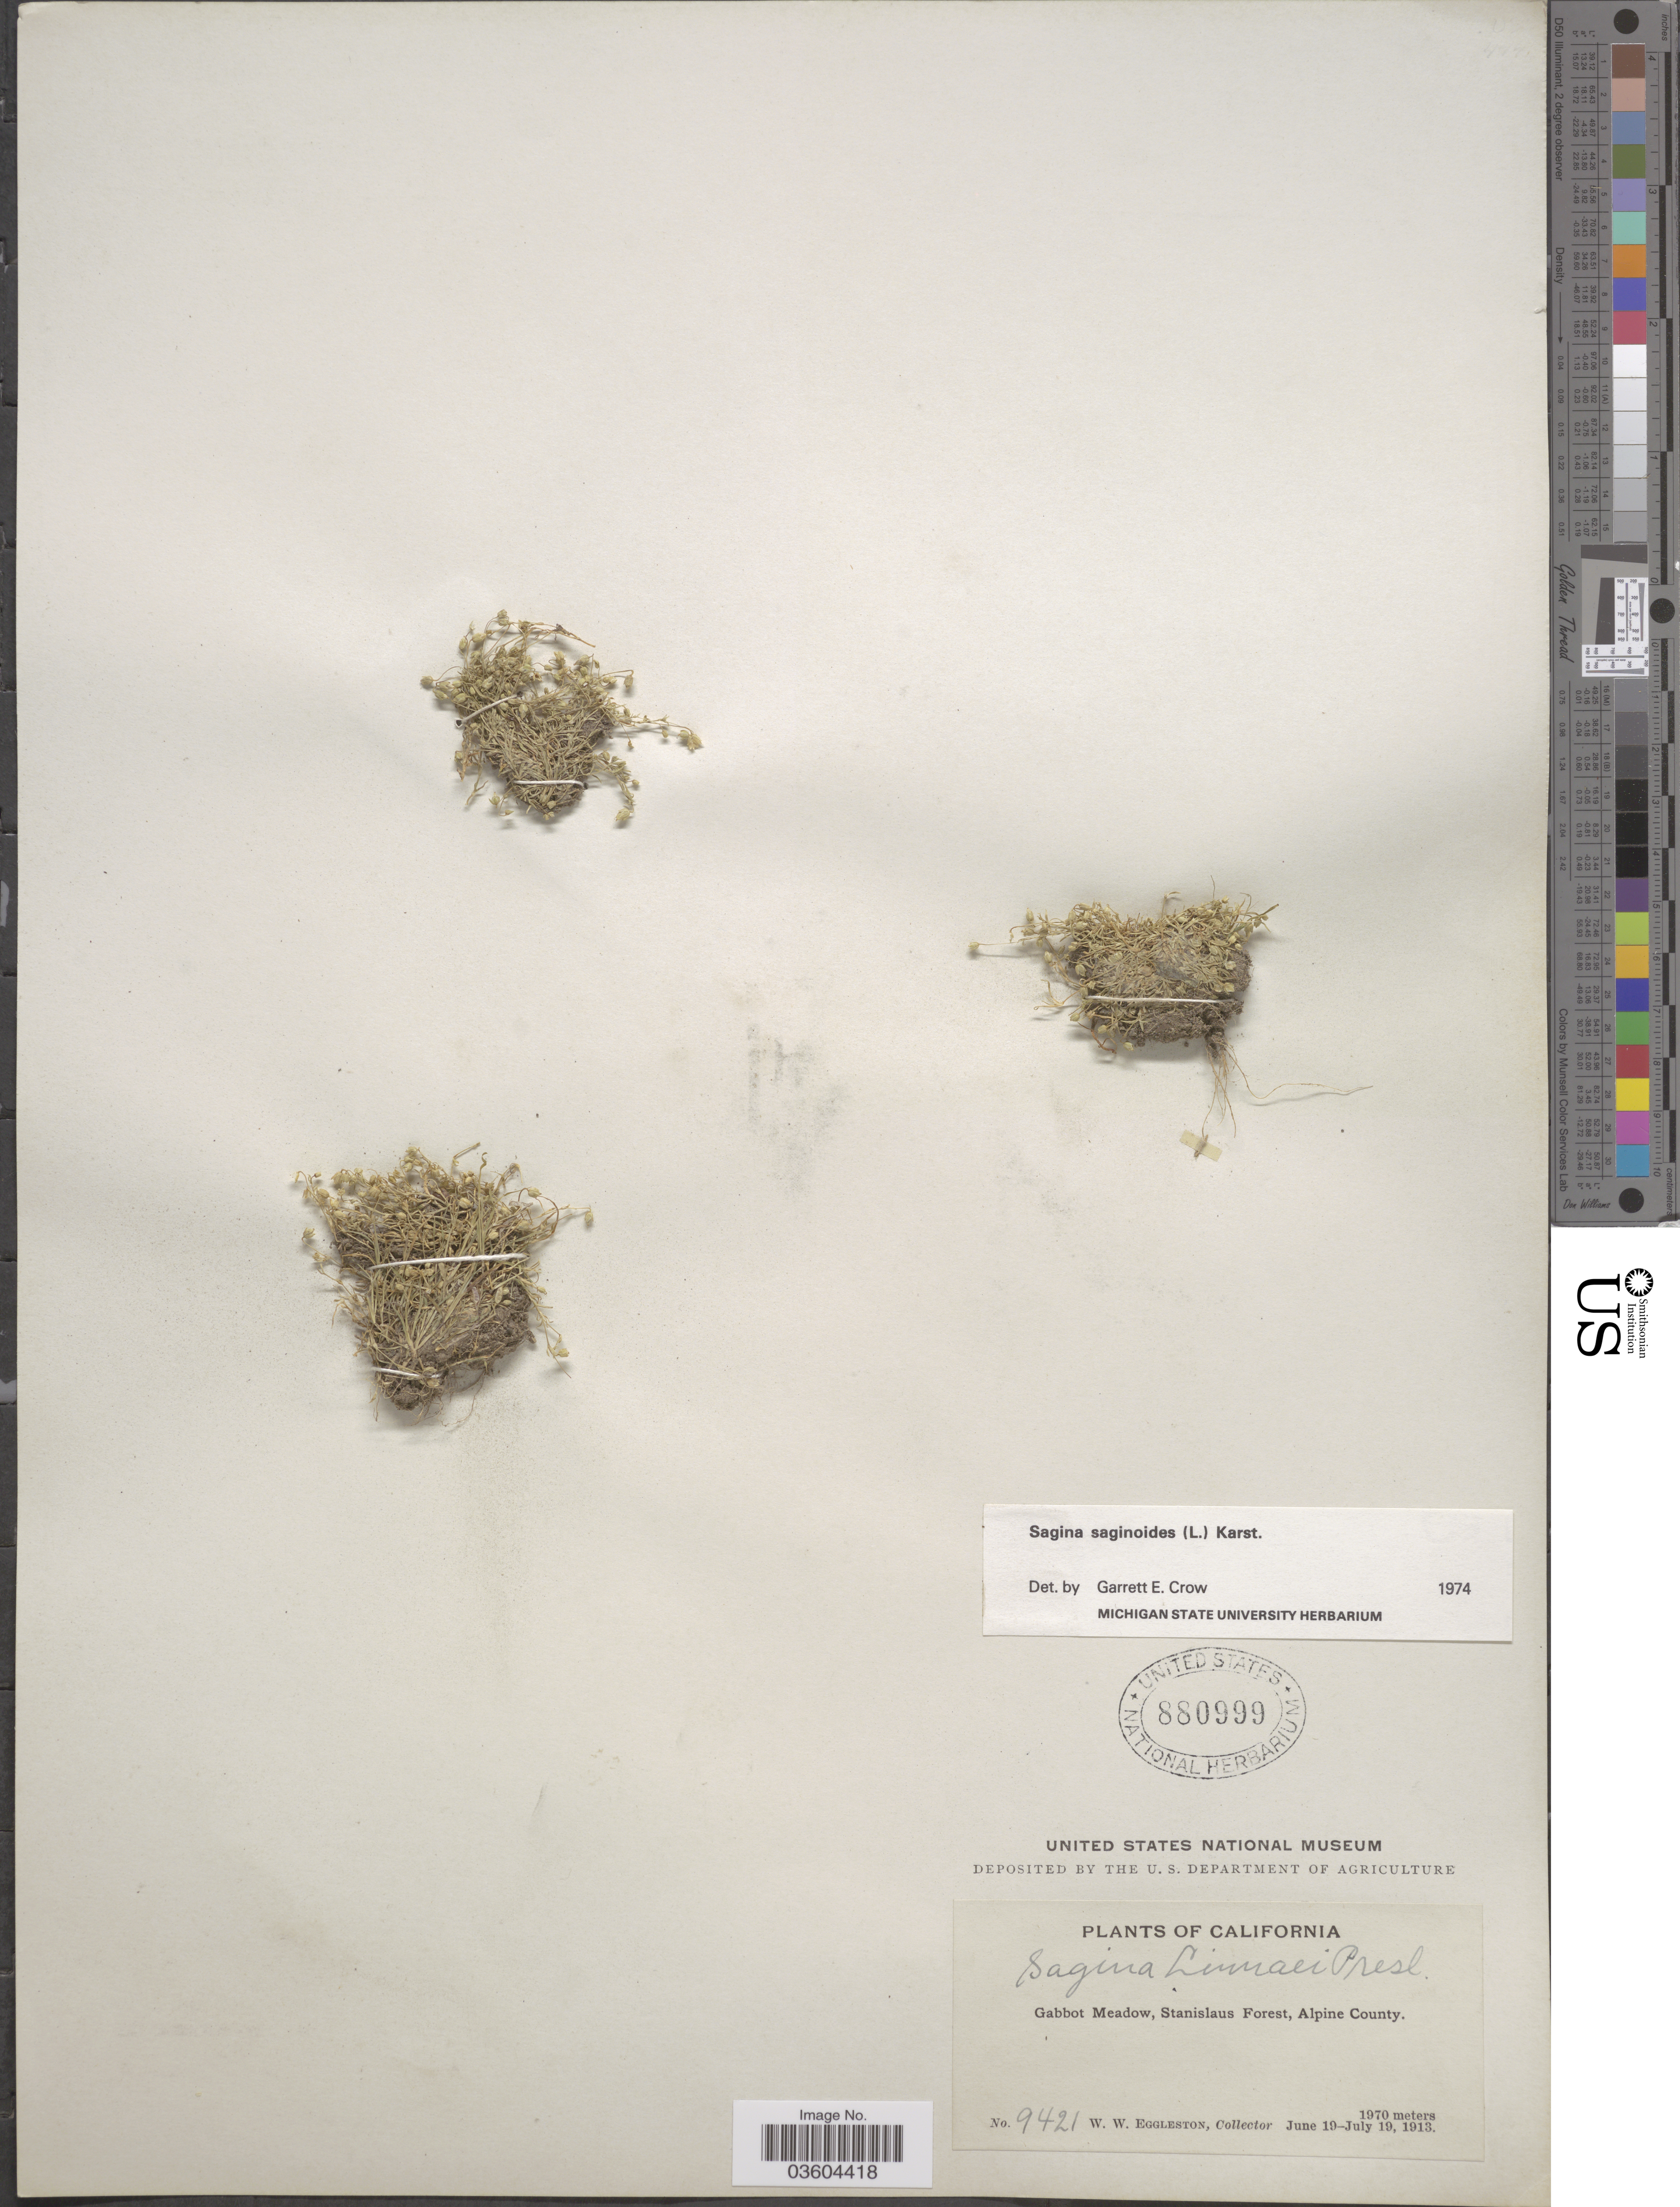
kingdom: Plantae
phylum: Tracheophyta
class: Magnoliopsida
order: Caryophyllales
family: Caryophyllaceae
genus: Sagina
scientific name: Sagina saginoides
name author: (L.) H. Karst.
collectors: W. W. Eggleston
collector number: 9421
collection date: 1913-06-19/1913-07-19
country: United States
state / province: California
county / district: Alpine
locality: Gabbot Meadow, Stanislaus Forest, Alpine County.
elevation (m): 1970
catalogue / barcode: US 880999